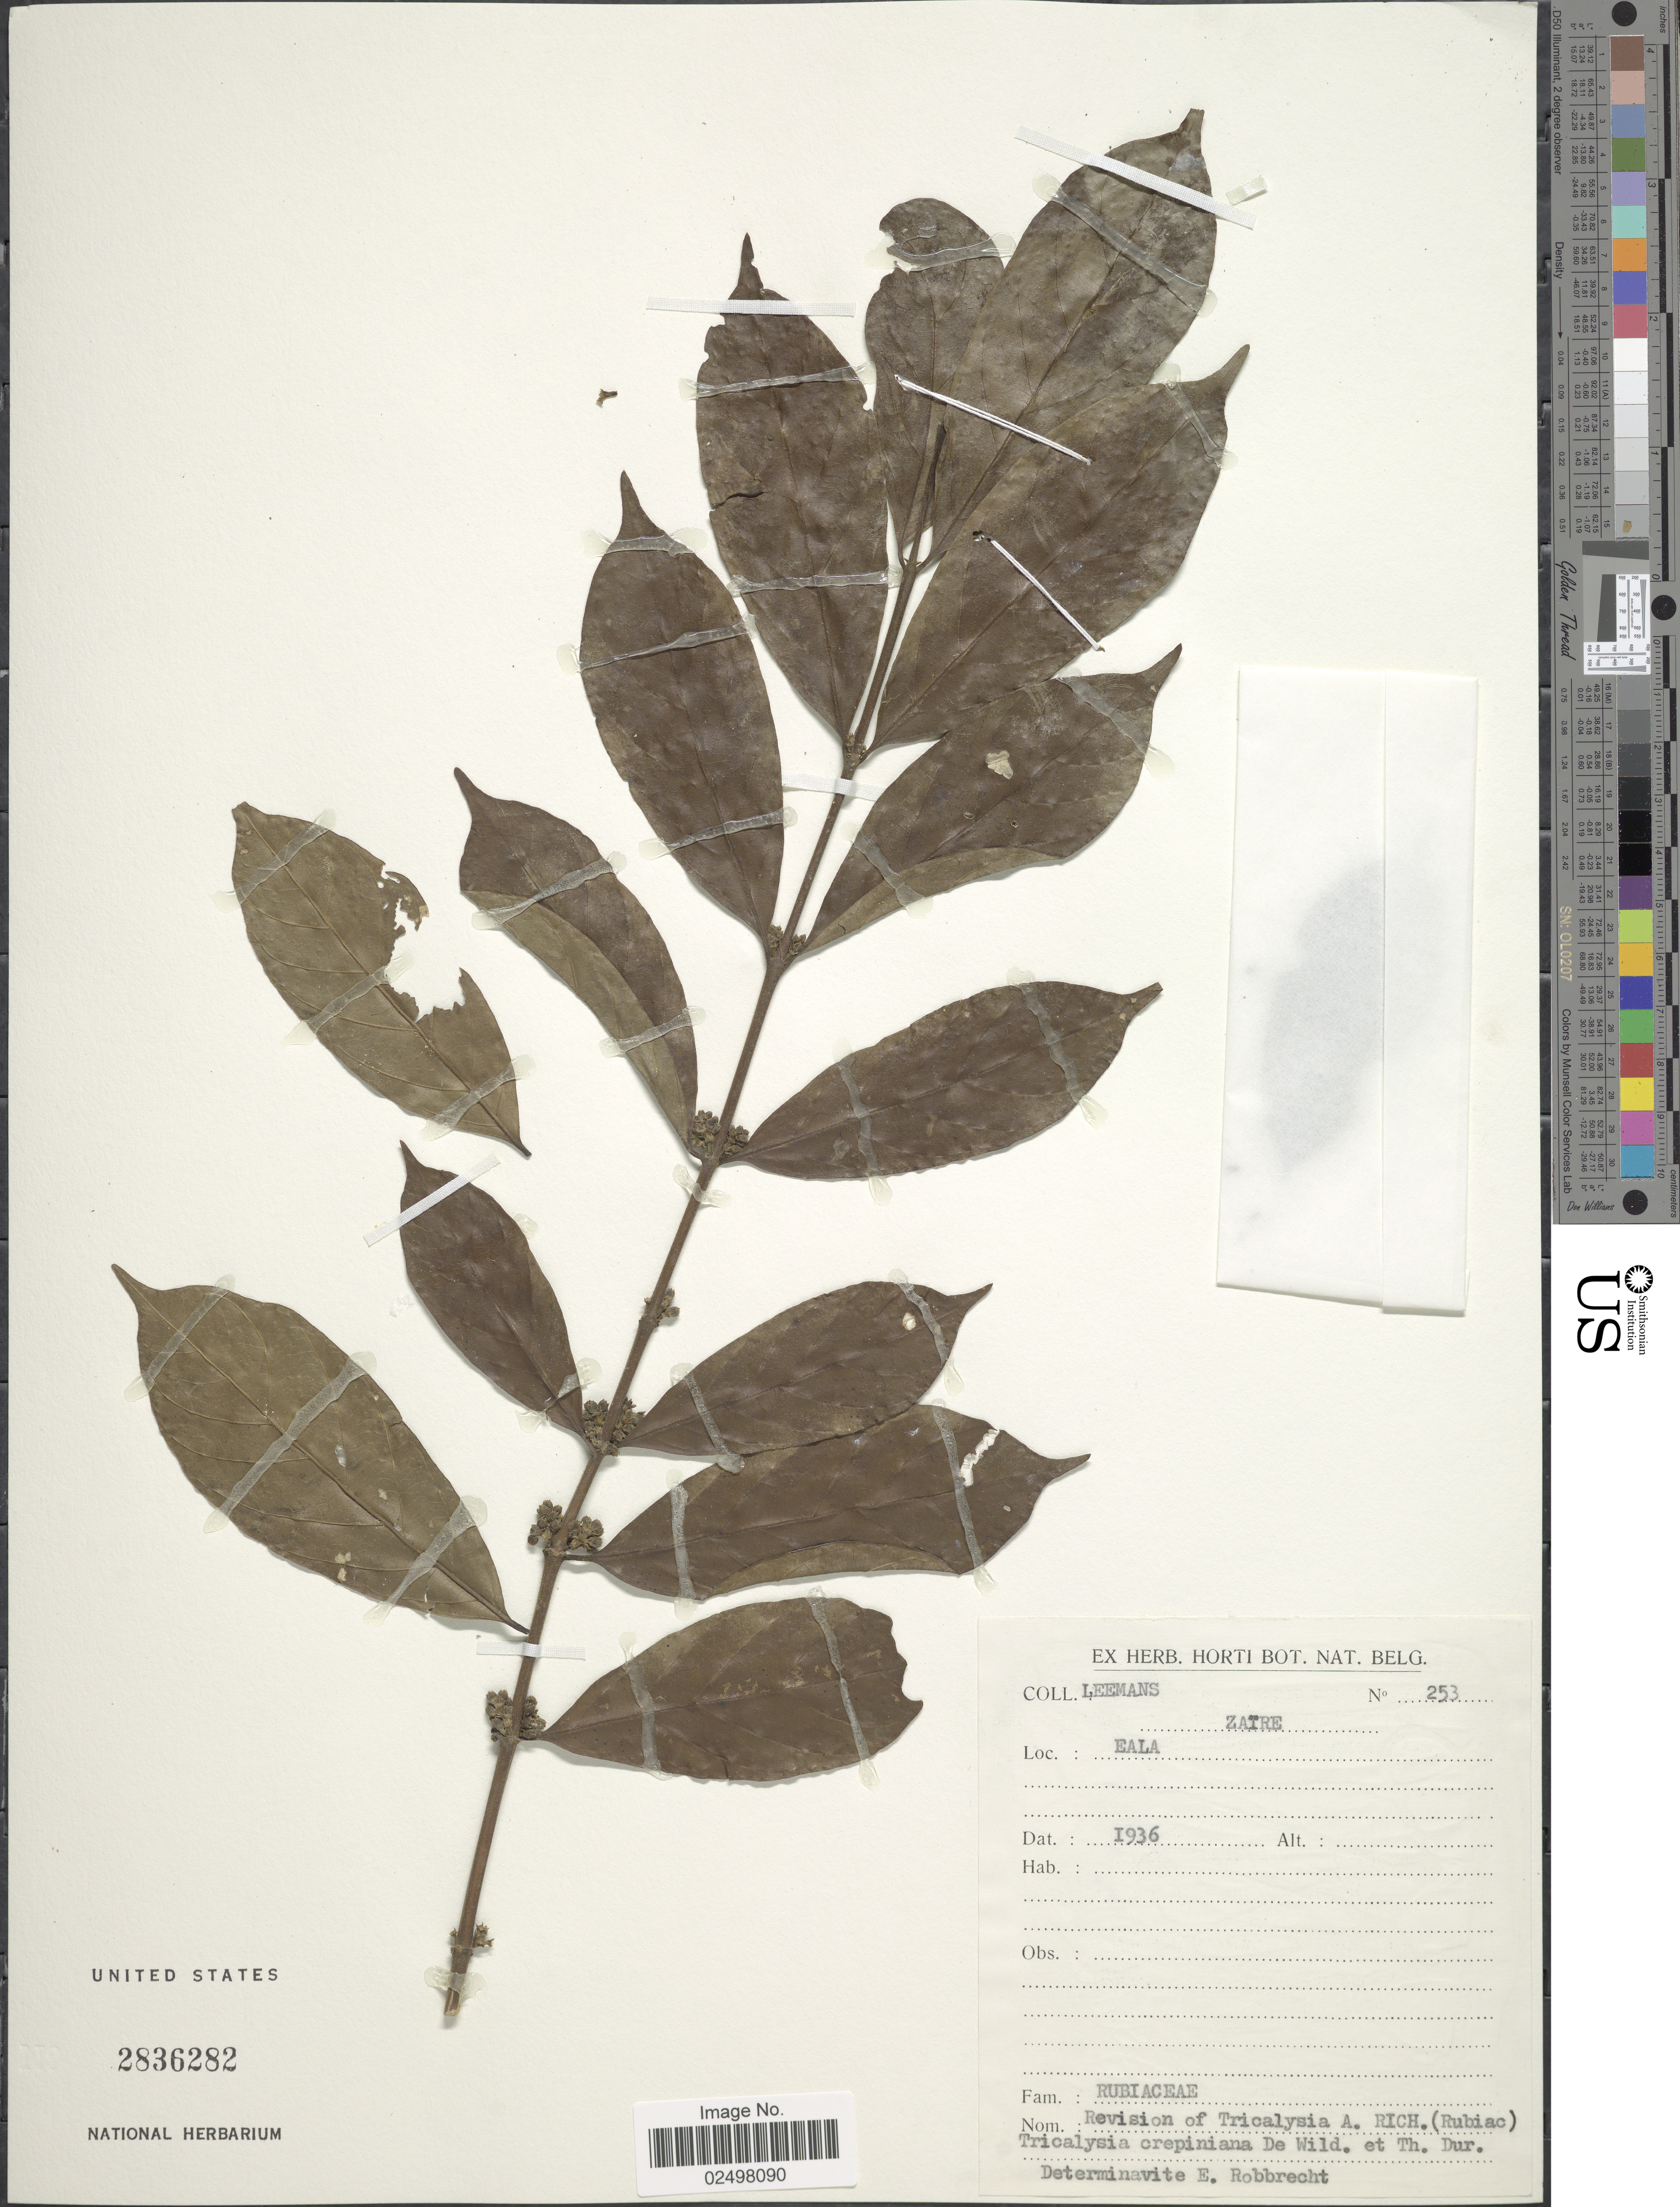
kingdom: Plantae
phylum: Tracheophyta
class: Magnoliopsida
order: Gentianales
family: Rubiaceae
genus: Tricalysia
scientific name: Tricalysia crepiniana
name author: De Wild. & Durand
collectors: Leemans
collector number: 253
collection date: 1936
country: Congo, Democratic Republic of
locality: Zaire, Eala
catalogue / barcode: US 2836282